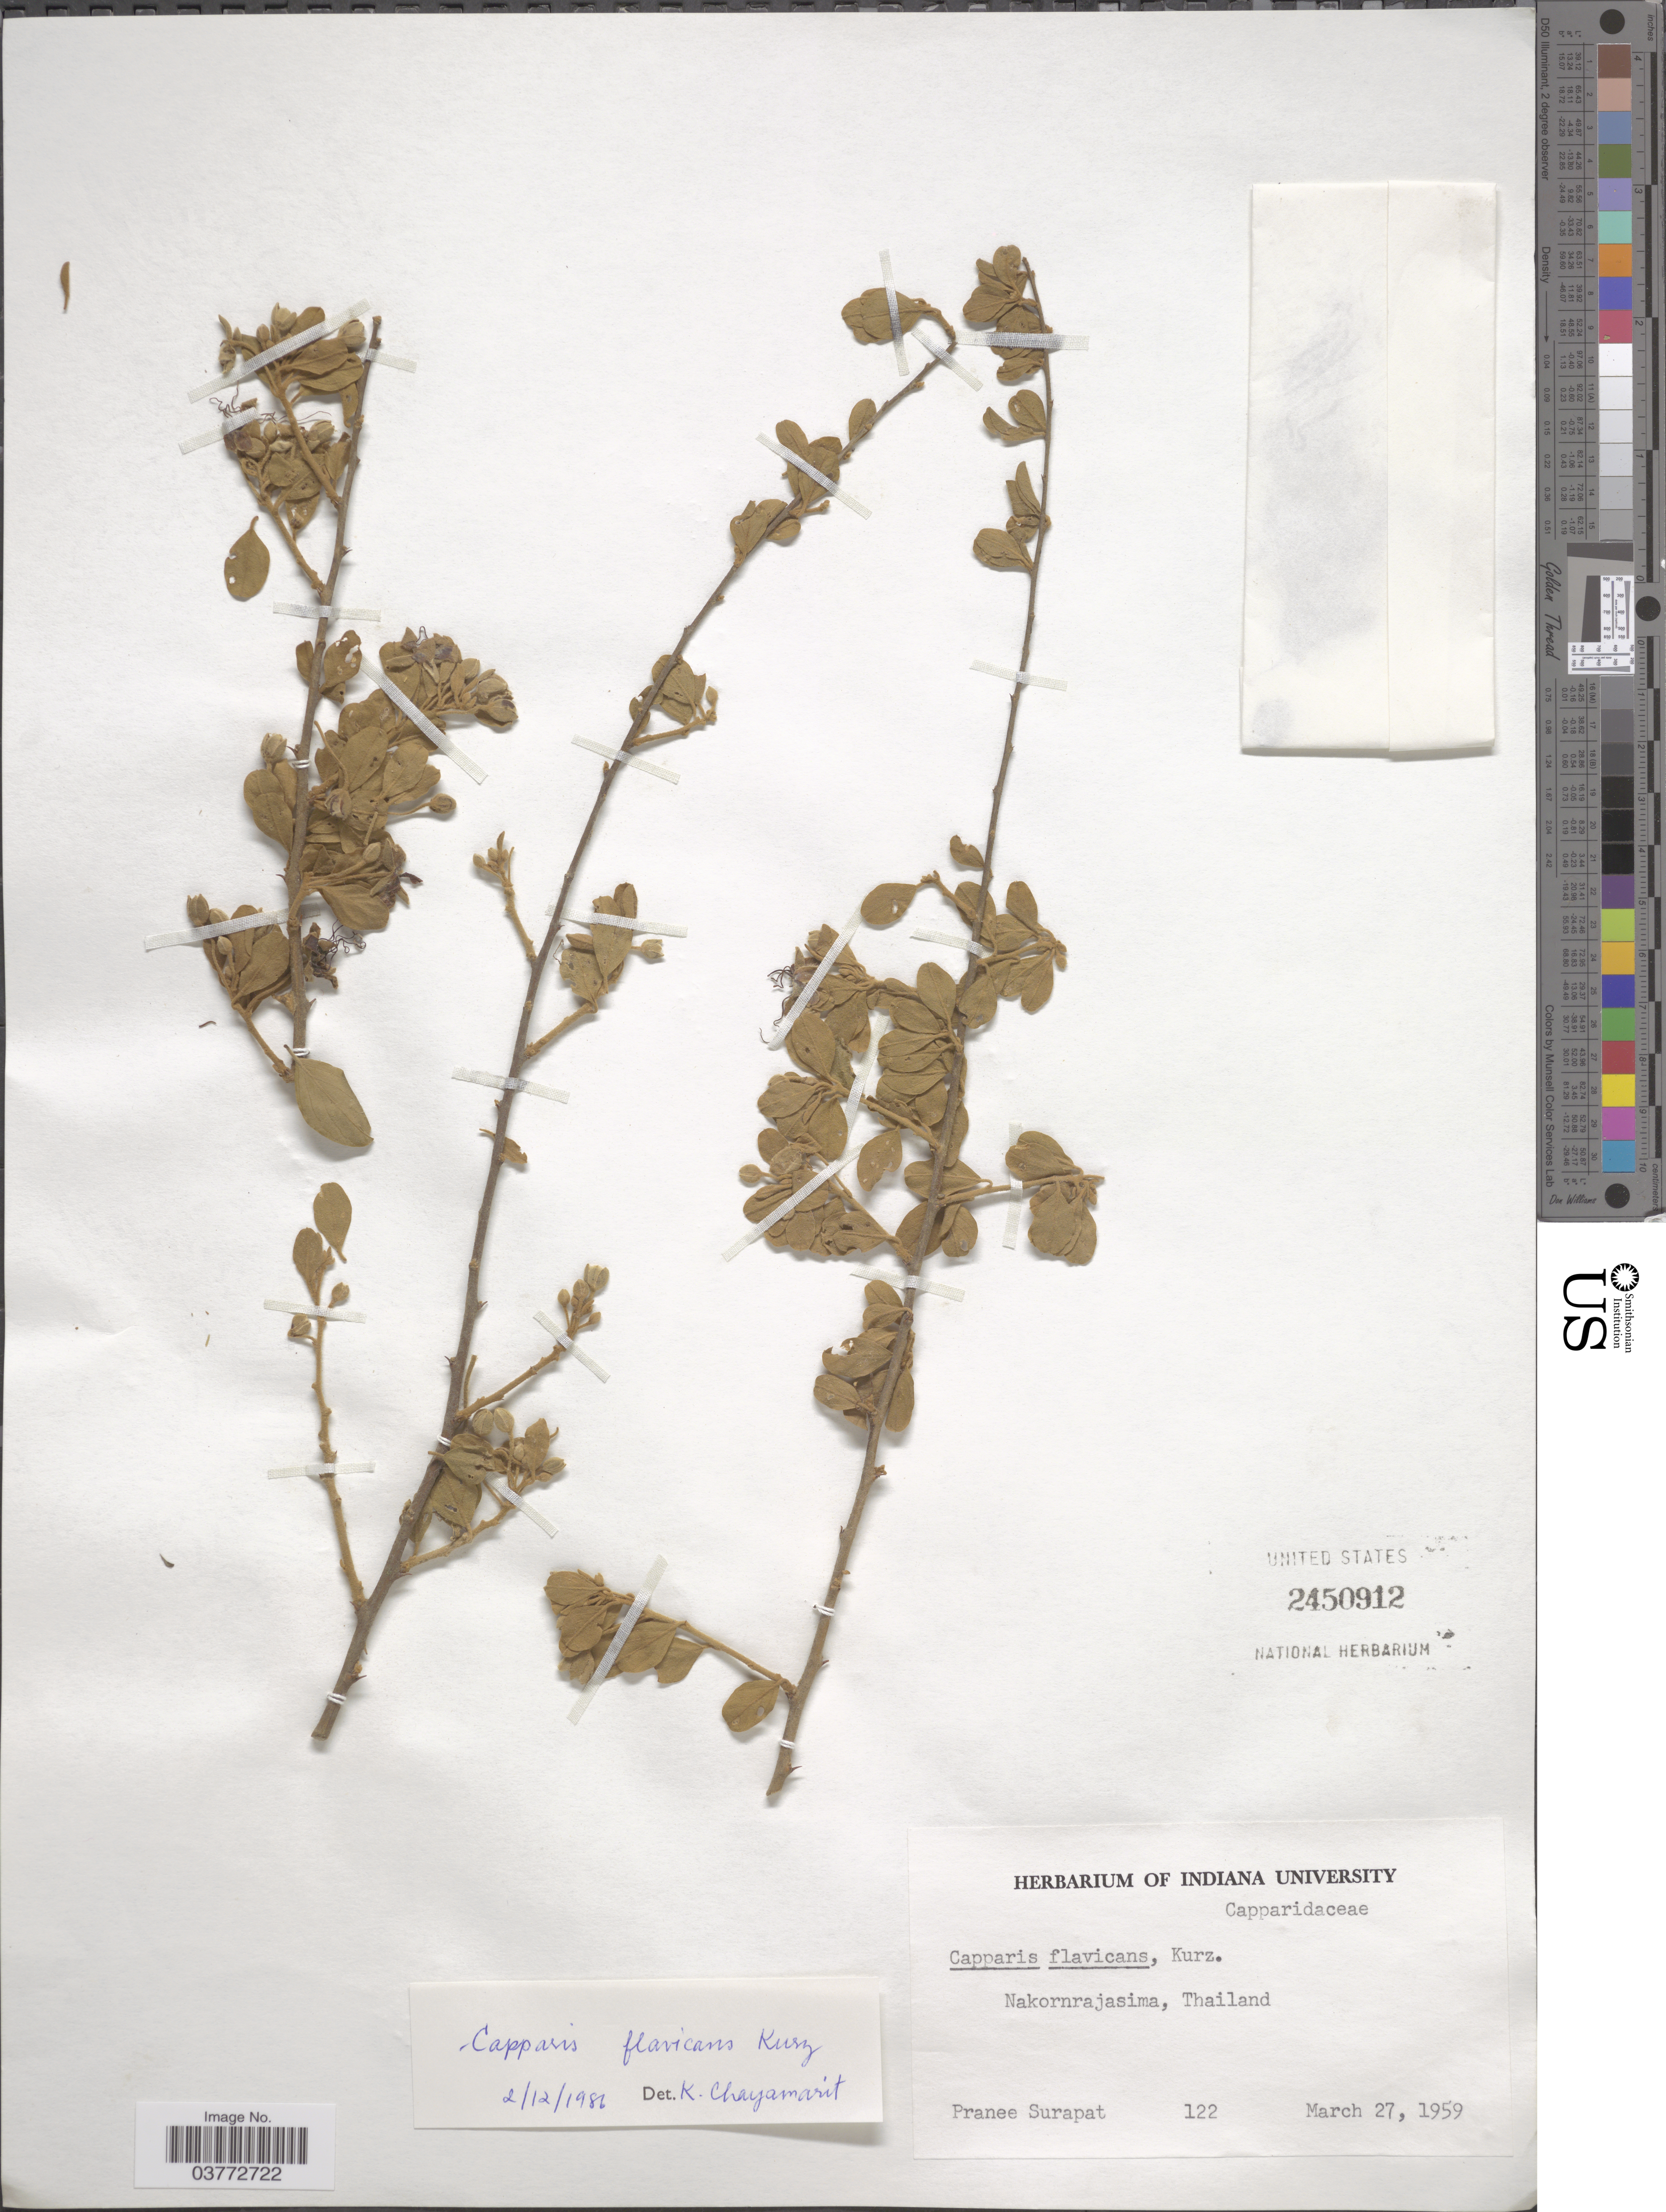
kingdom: Plantae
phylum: Tracheophyta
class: Magnoliopsida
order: Brassicales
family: Capparaceae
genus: Capparis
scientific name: Capparis flavicans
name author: Kurz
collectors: P. Surapat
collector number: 122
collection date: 1959-03-27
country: Thailand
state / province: Nakhon Ratchasima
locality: Nakornrajasima.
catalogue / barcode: US 2450912